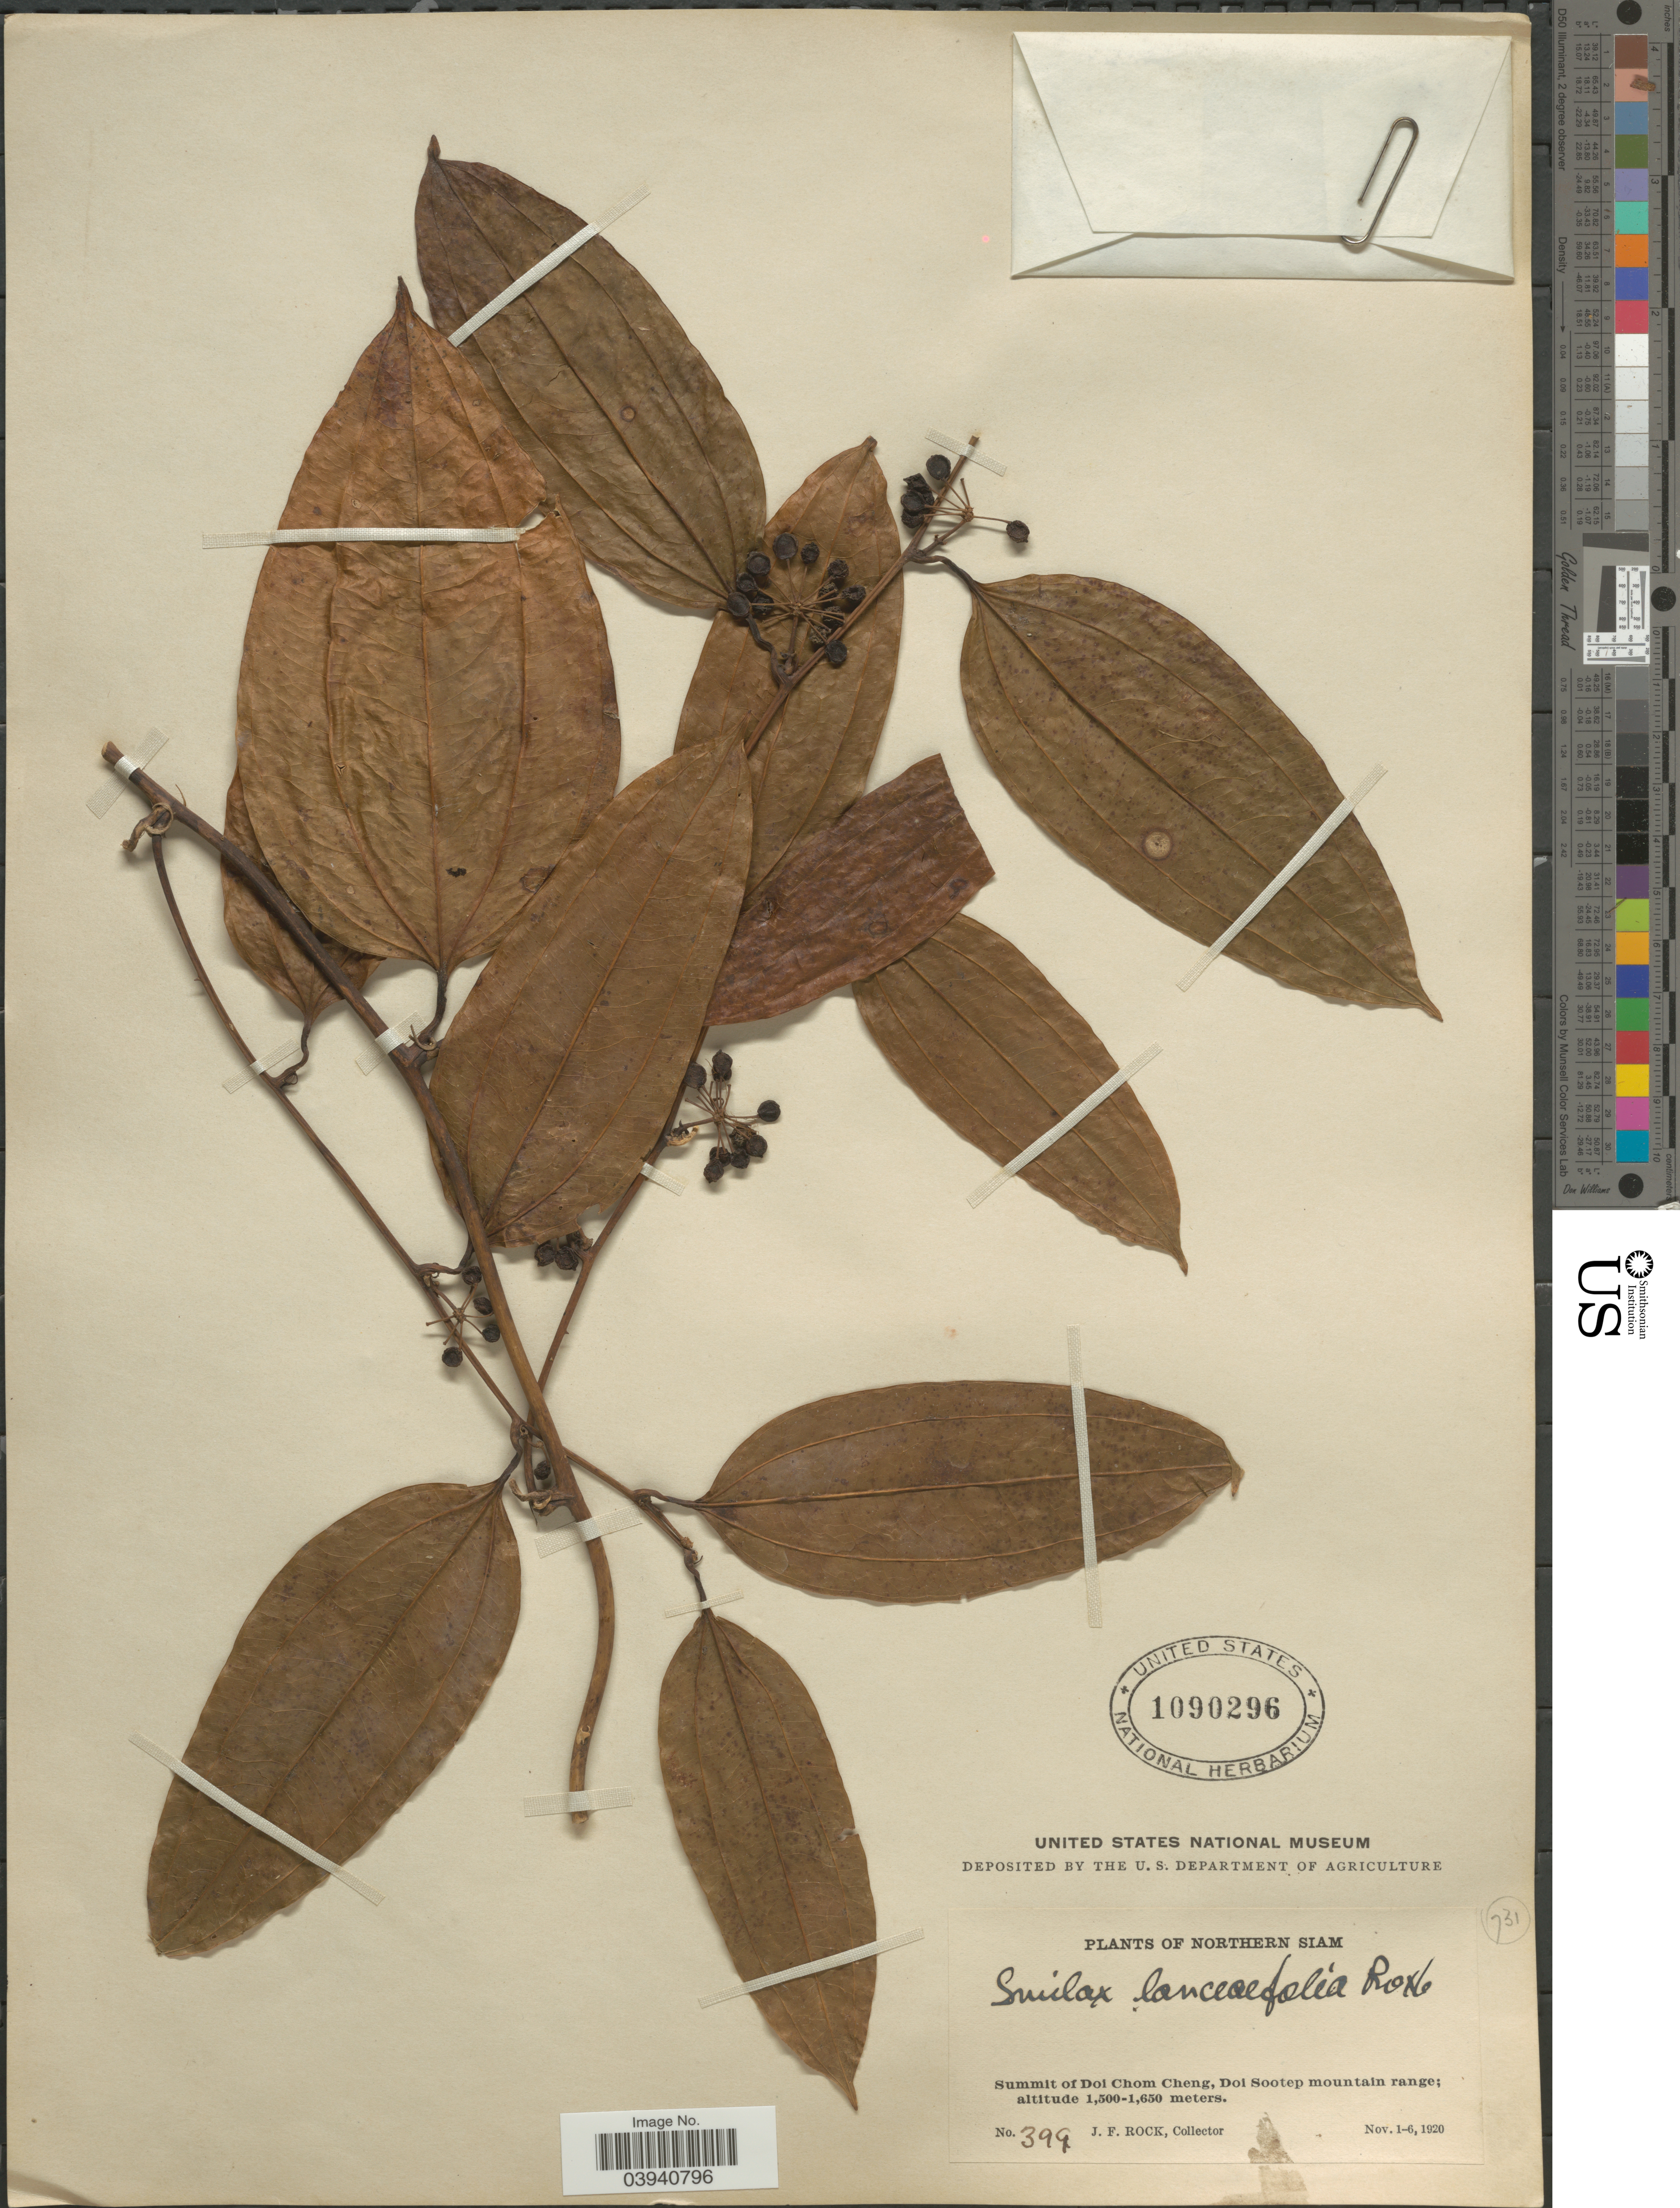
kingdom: Plantae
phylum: Tracheophyta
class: Liliopsida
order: Liliales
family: Smilacaceae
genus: Smilax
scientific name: Smilax lanceifolia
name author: Roxb.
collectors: J. Rock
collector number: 399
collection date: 1920-11-01/1920-11-06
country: Thailand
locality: Northern Siam. Summit of Doi Chom Cheng, Doi Sootep mountain range.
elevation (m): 1500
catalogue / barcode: US 1090296